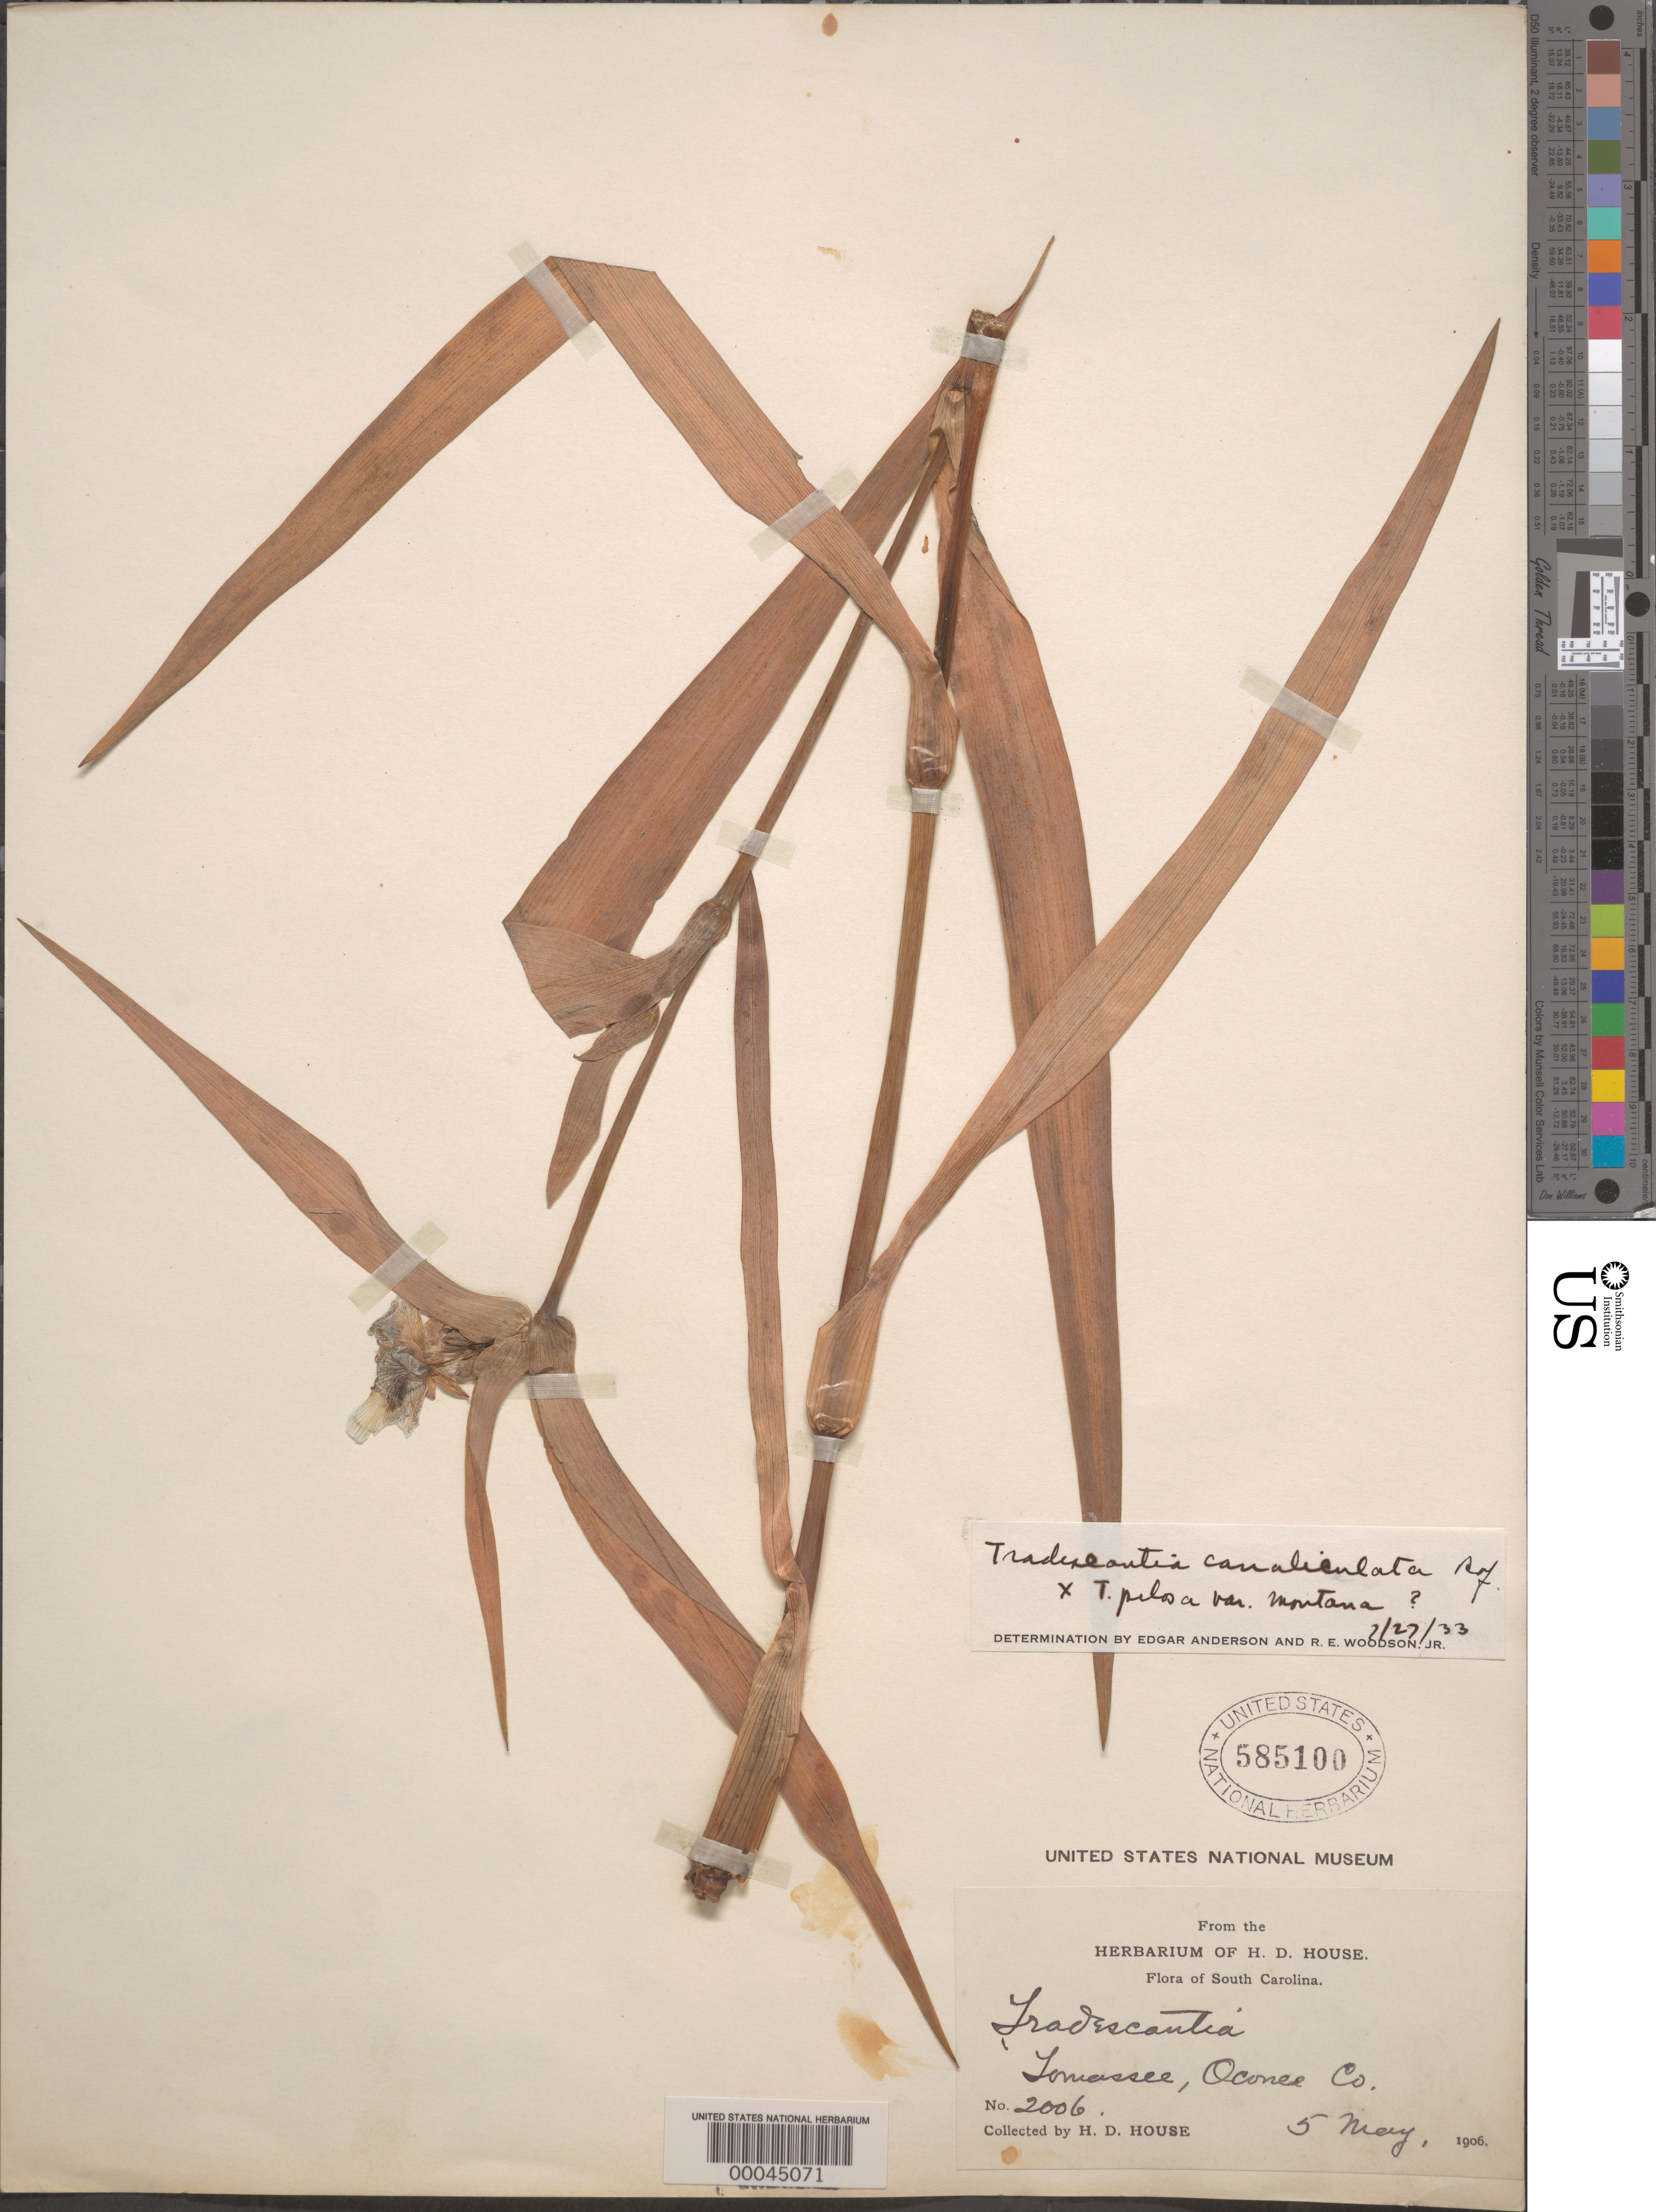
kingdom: Plantae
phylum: Tracheophyta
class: Liliopsida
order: Commelinales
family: Commelinaceae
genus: Tradescantia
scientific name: Tradescantia ohiensis x T. subaspera var. montana (Shuttlew. ex Small & Vail) E.S. Anderson & Woodson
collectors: H. D. House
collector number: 2006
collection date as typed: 05 May 1906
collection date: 1906-05-05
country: United States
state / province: South Carolina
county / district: Oconee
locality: Lomassee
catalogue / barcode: US 585100